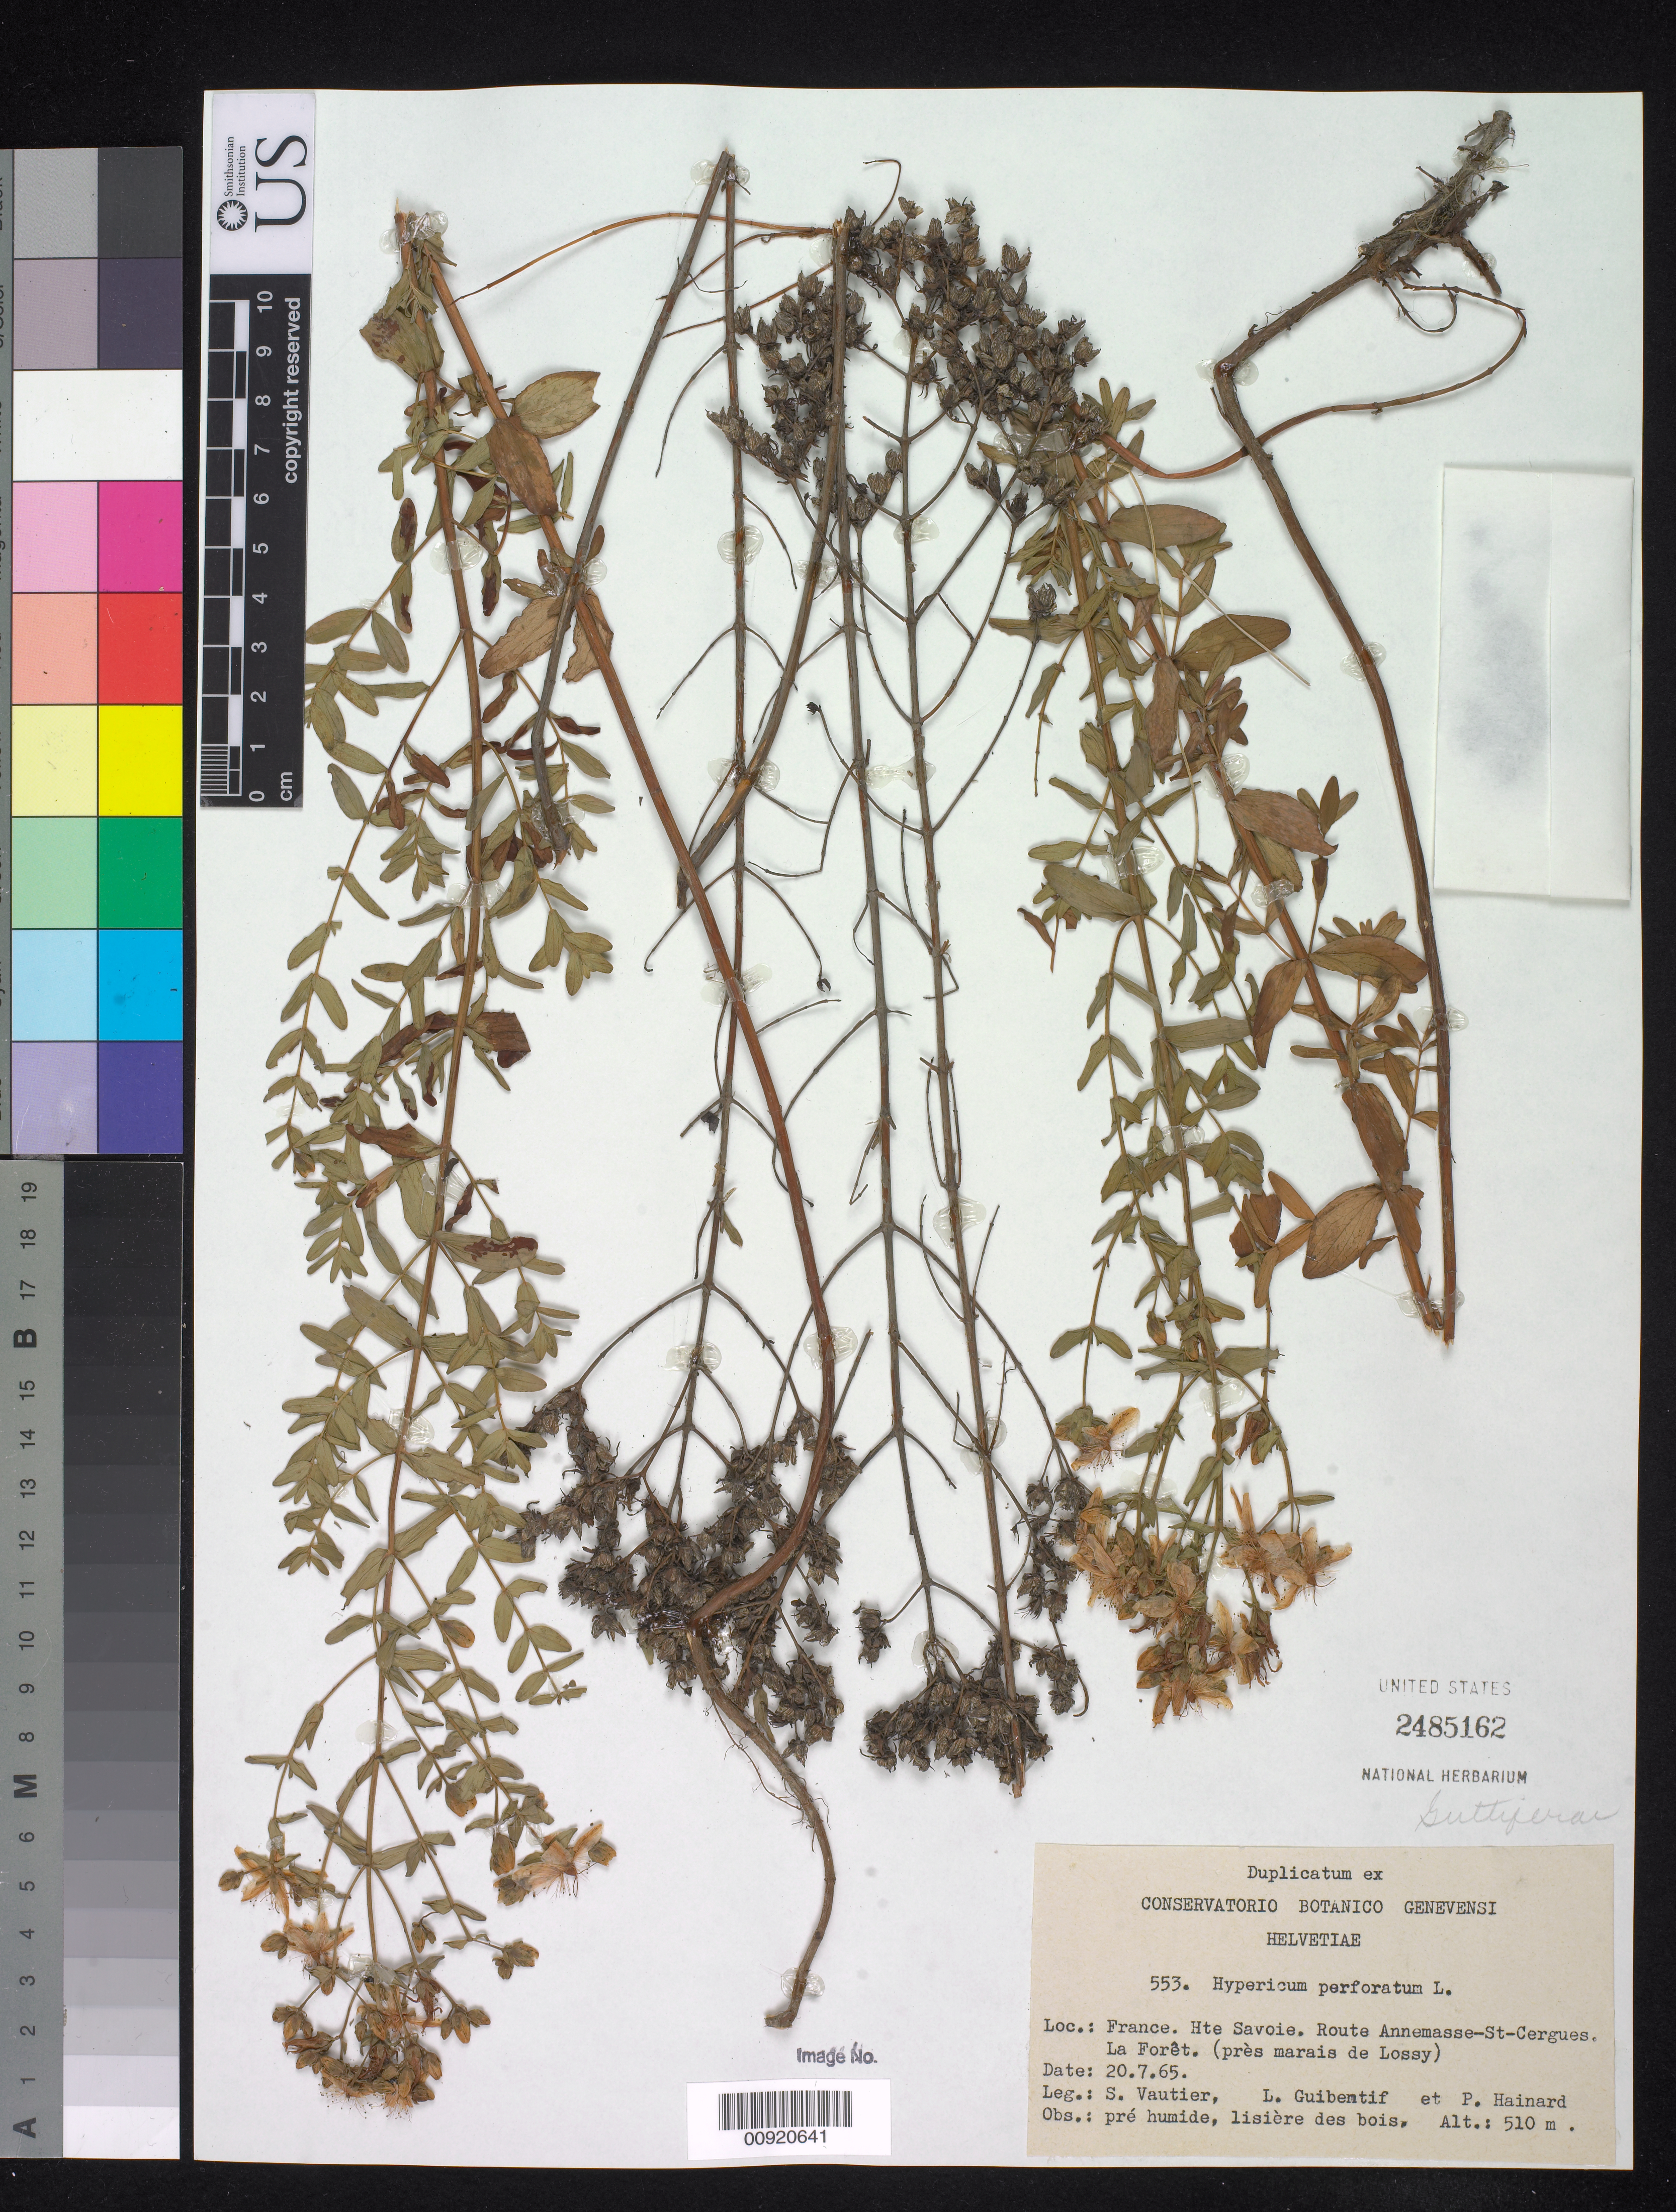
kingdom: Plantae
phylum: Tracheophyta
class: Magnoliopsida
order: Malpighiales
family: Hypericaceae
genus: Hypericum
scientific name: Hypericum perforatum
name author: L.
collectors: S. Vautier, Guibentif, L. & P. Hainard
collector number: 553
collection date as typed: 20 Jul 1865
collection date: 1865-07-20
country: France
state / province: Auvergne-Rhône-Alpes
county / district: Haute-Savoie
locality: The Savoie. Route Annemasse-St-Cergues. La Foret (près marais de Lossy)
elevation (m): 510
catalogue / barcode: US 2485162